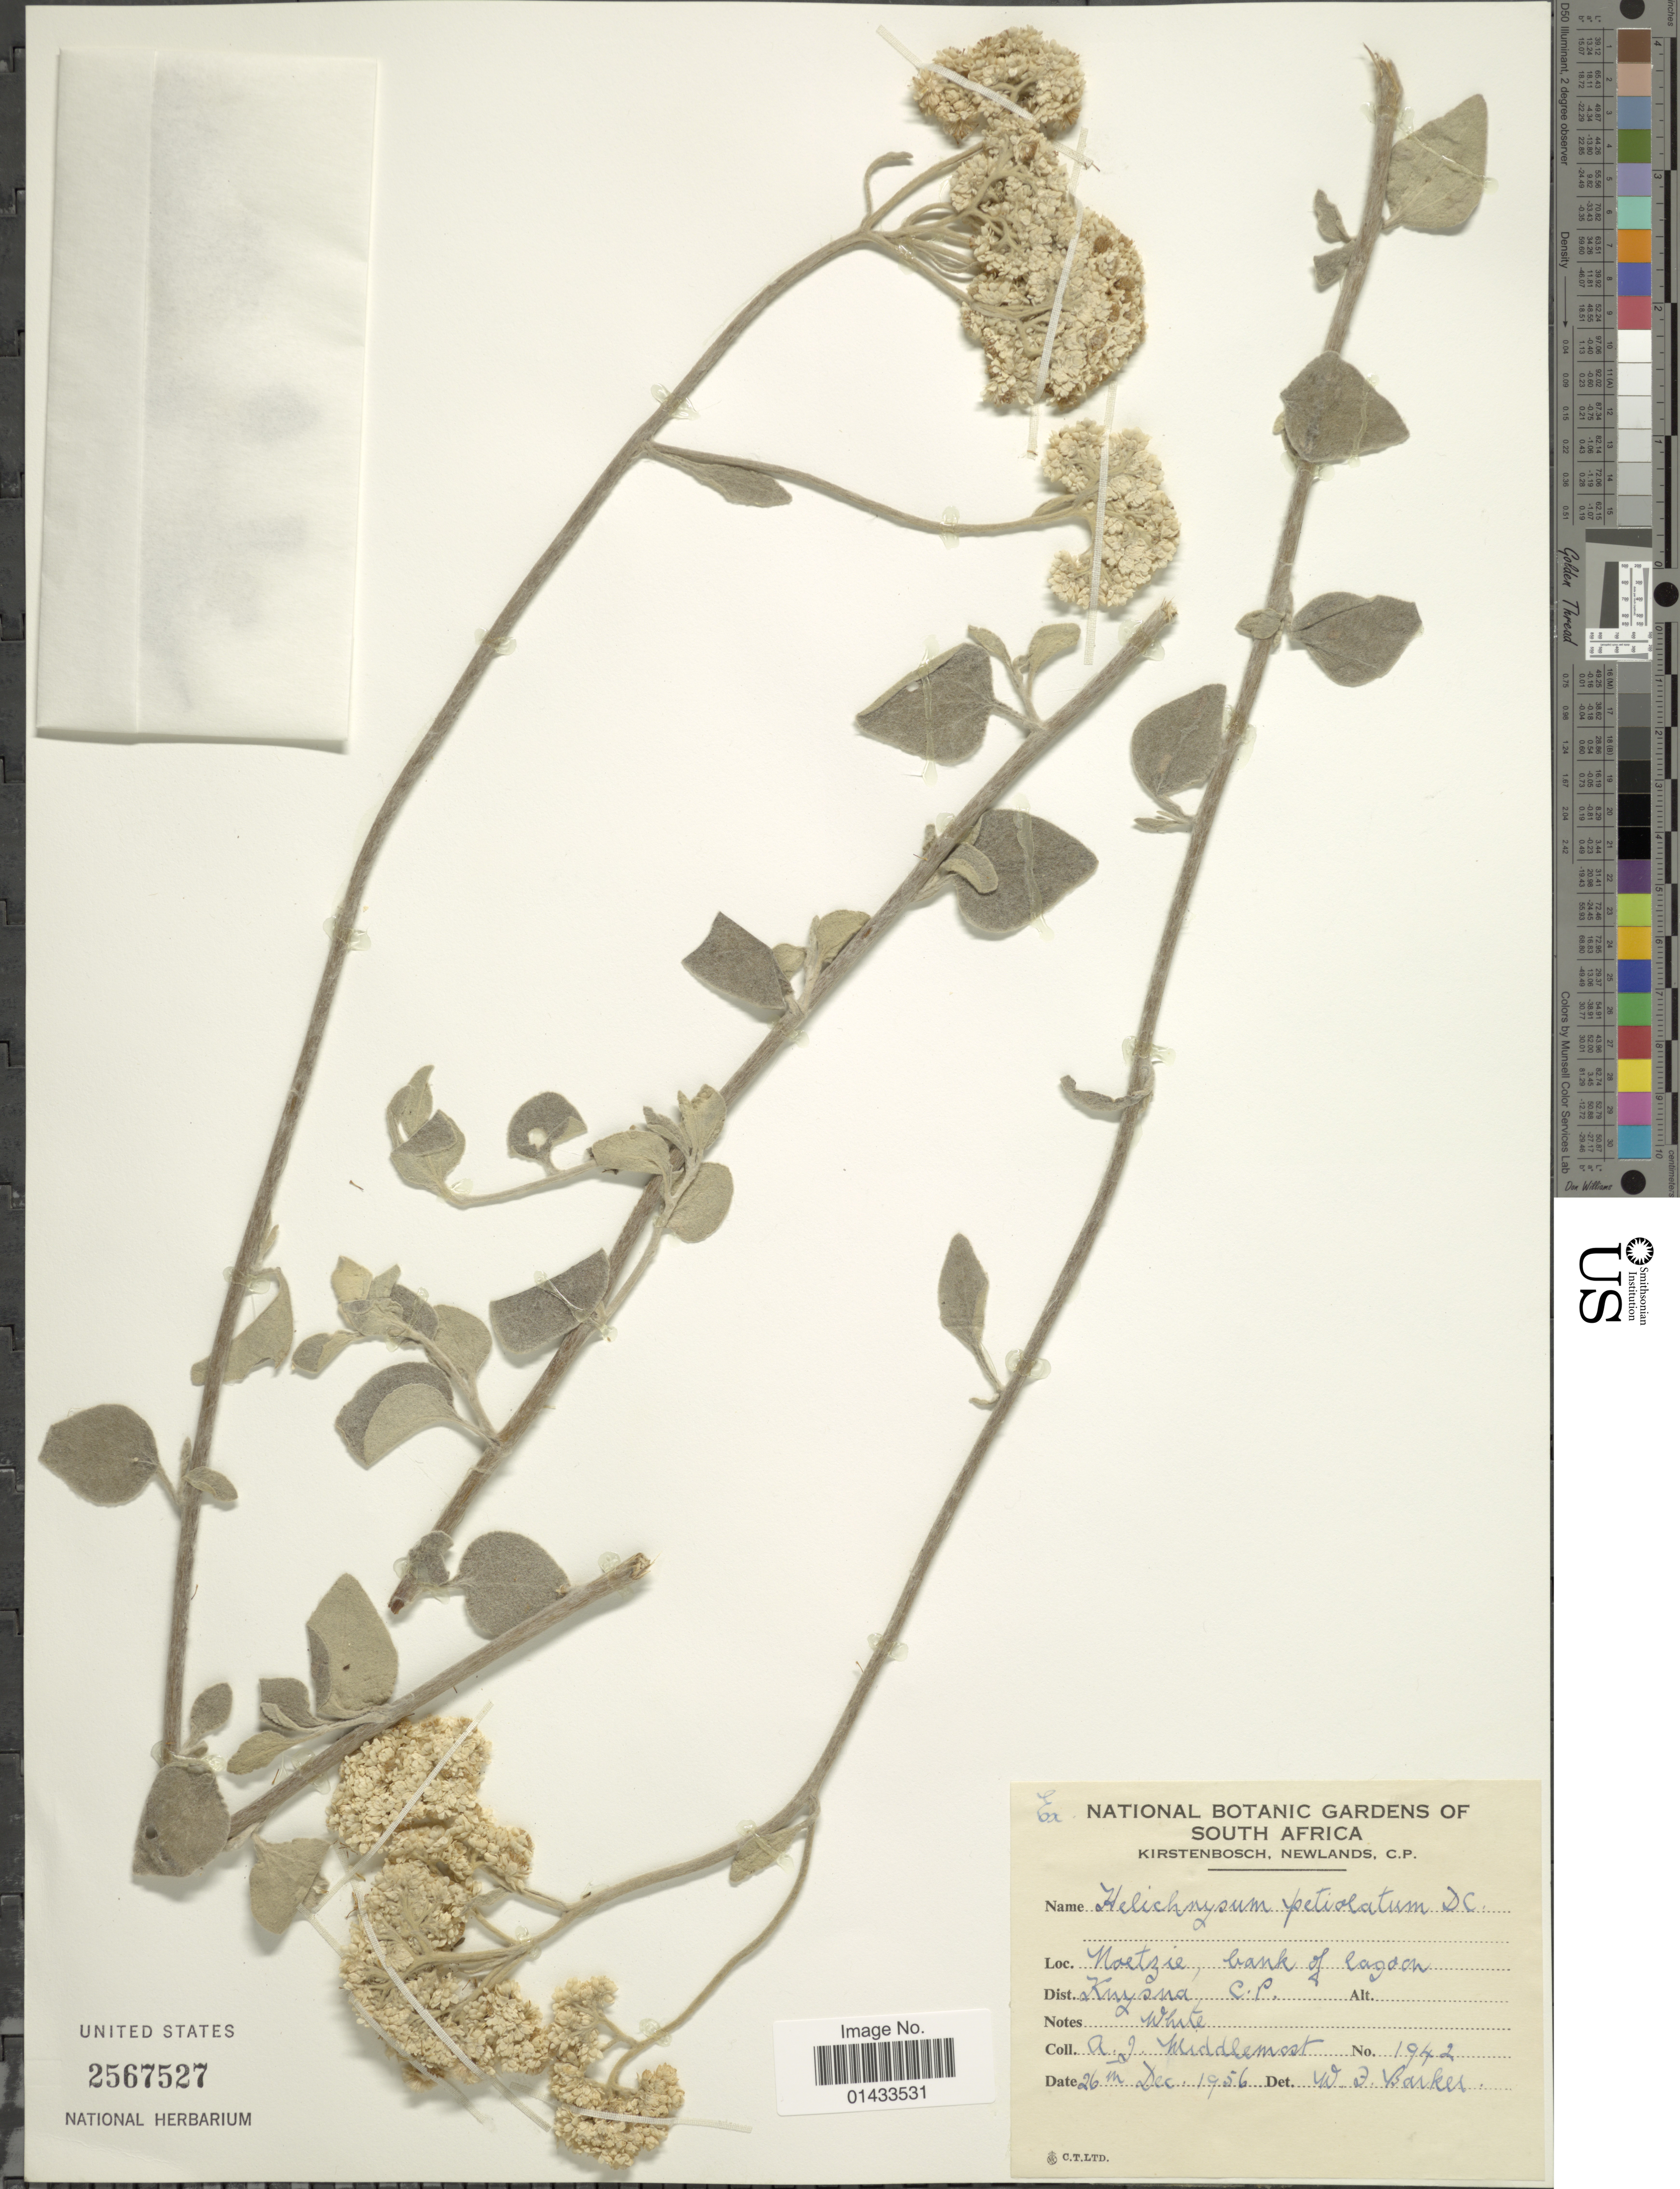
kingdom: Plantae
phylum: Tracheophyta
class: Magnoliopsida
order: Asterales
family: Asteraceae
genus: Helichrysum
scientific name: Helichrysum petiolatum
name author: (L.) D. Don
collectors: A. Middlemost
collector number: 1942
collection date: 1956-12-26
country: South Africa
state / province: Western Cape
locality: Noetzie, bank of Lagoon, Dist. Kuysna C. P.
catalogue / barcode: US 2567527